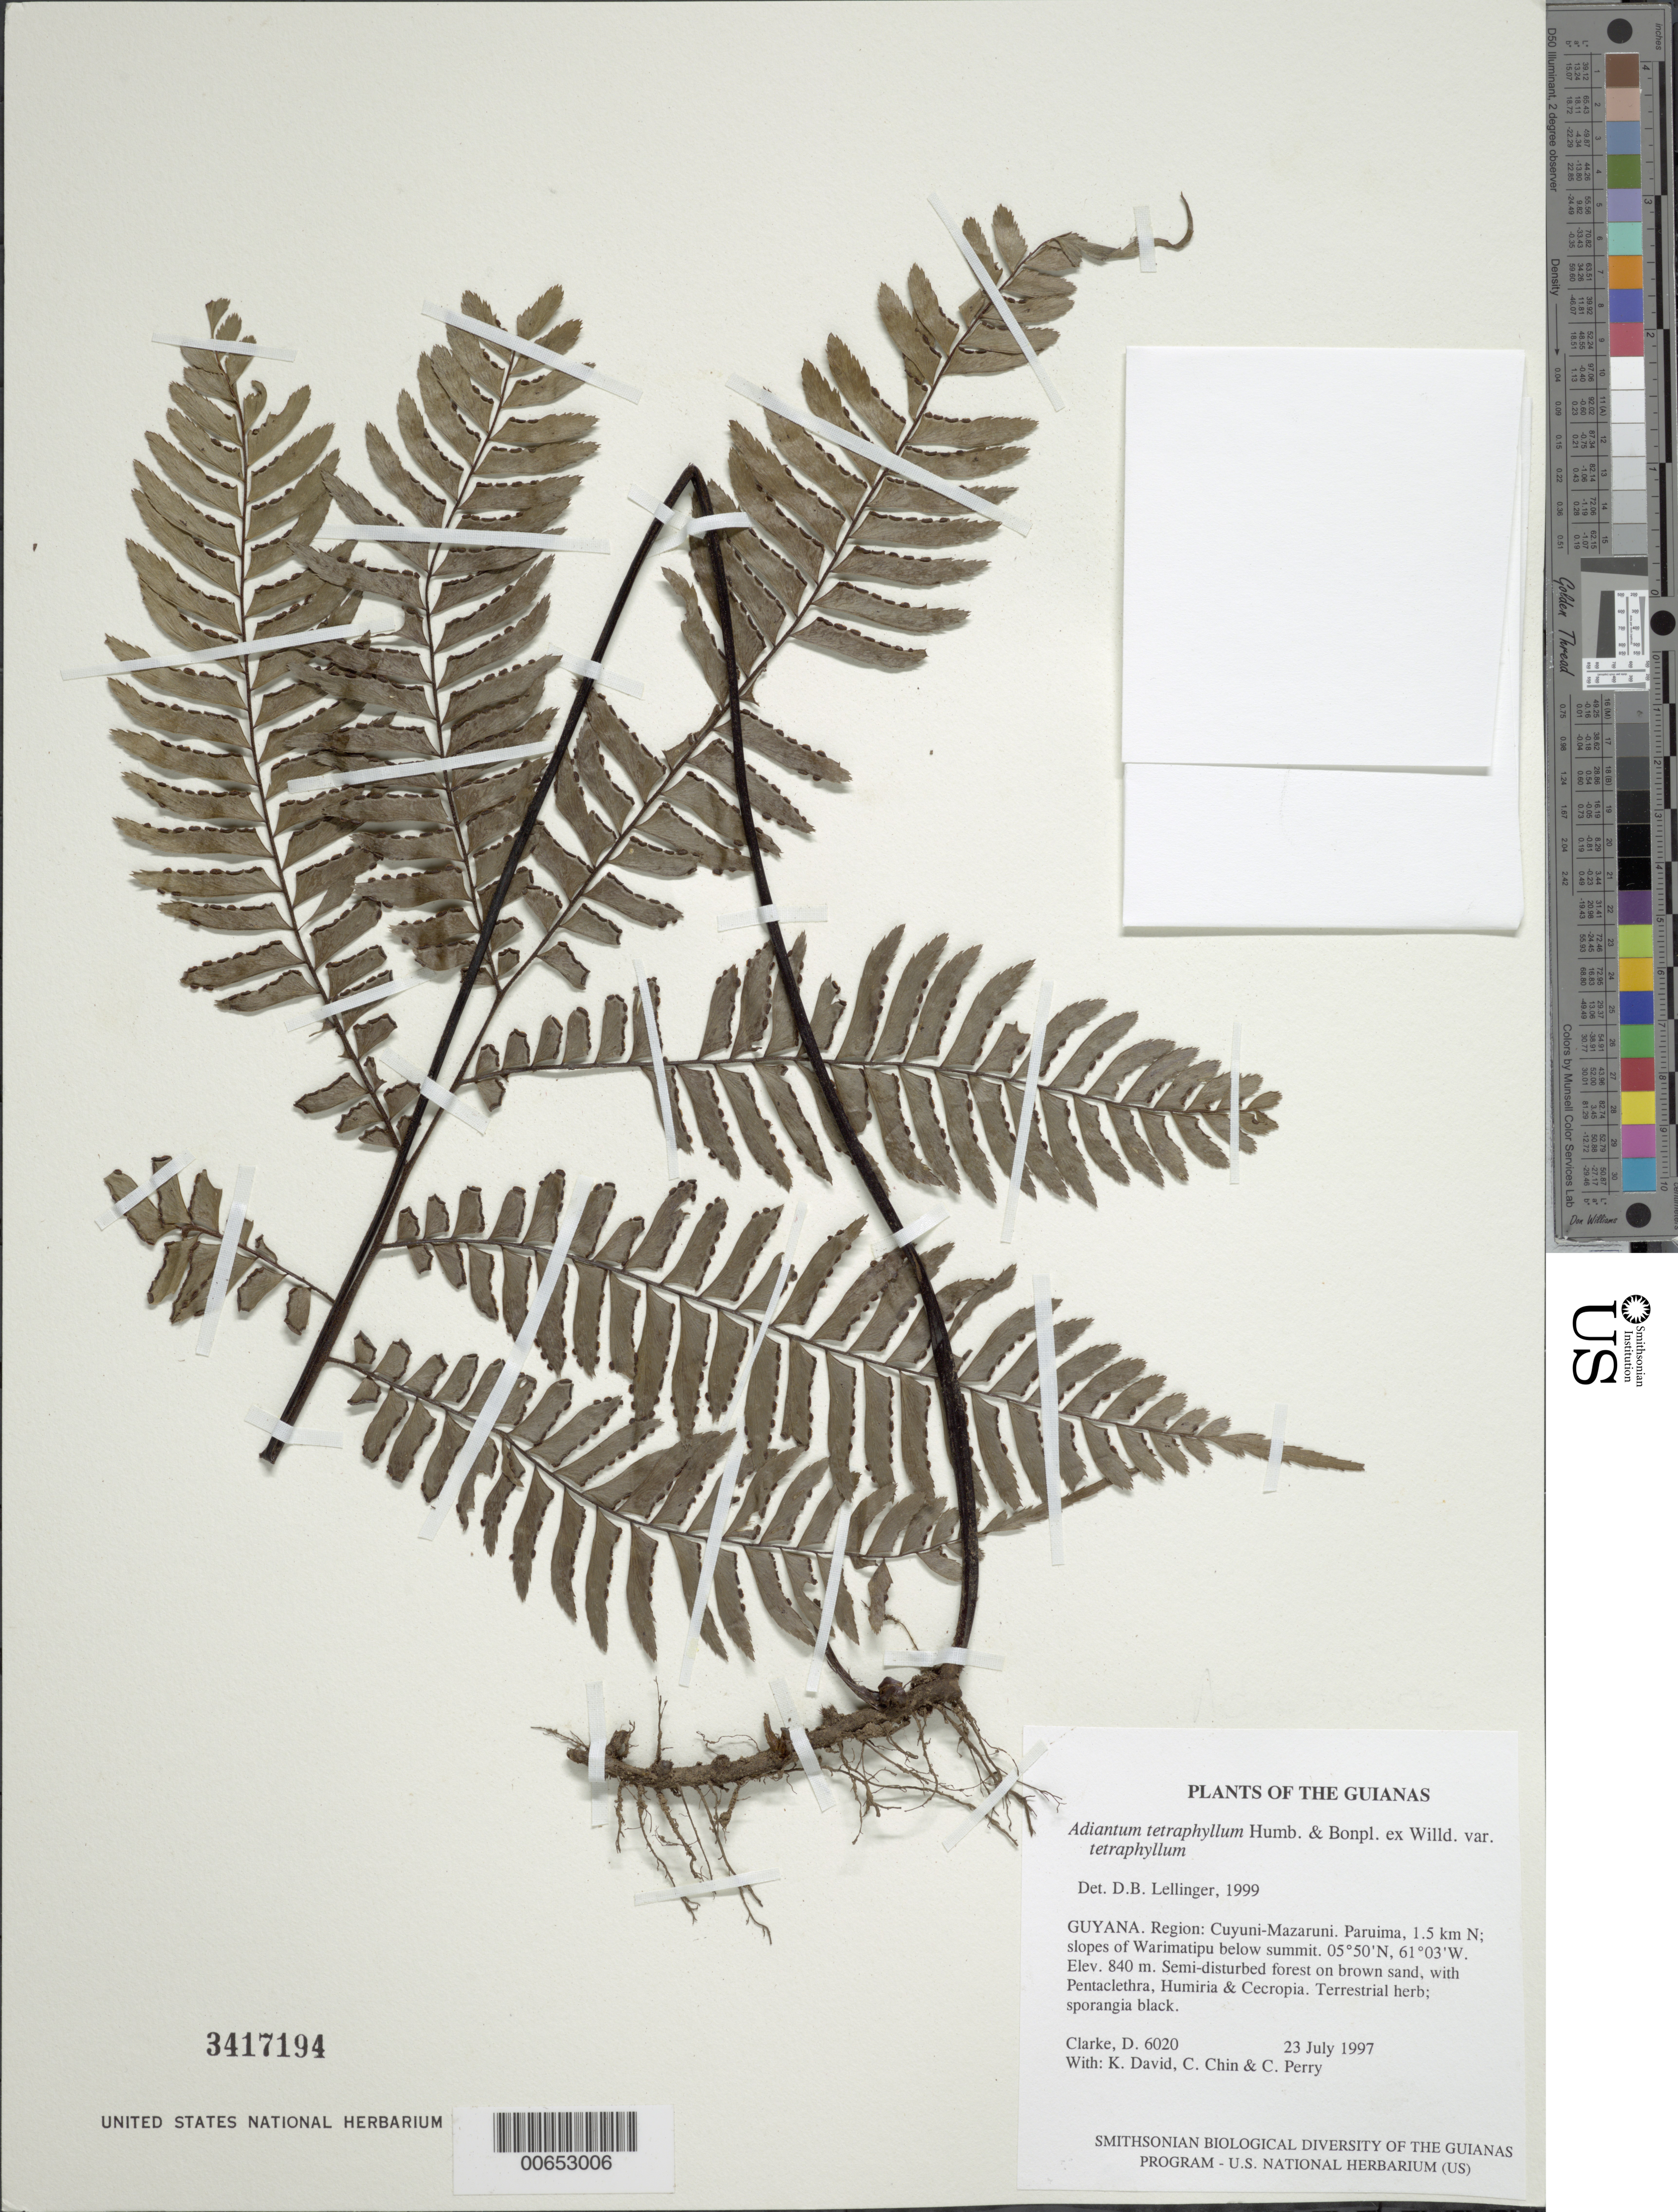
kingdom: Plantae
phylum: Tracheophyta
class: Polypodiopsida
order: Polypodiales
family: Pteridaceae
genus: Adiantum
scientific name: Adiantum tetraphyllum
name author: Humb. & Bonpl. ex Willd.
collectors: H. D. Clarke, K. David, C. Chin & C. Perry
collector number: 6020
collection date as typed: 23 July 1997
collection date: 1997-07-23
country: Guyana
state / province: Cuyuni-Mazaruni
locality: Paruima, 1.5 km N; slopes of Warimatipu below summit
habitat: Semi-disturbed forest on brown sand, with Pentaclethra, Humiria & Cecropia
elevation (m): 840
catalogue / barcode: US 3417194